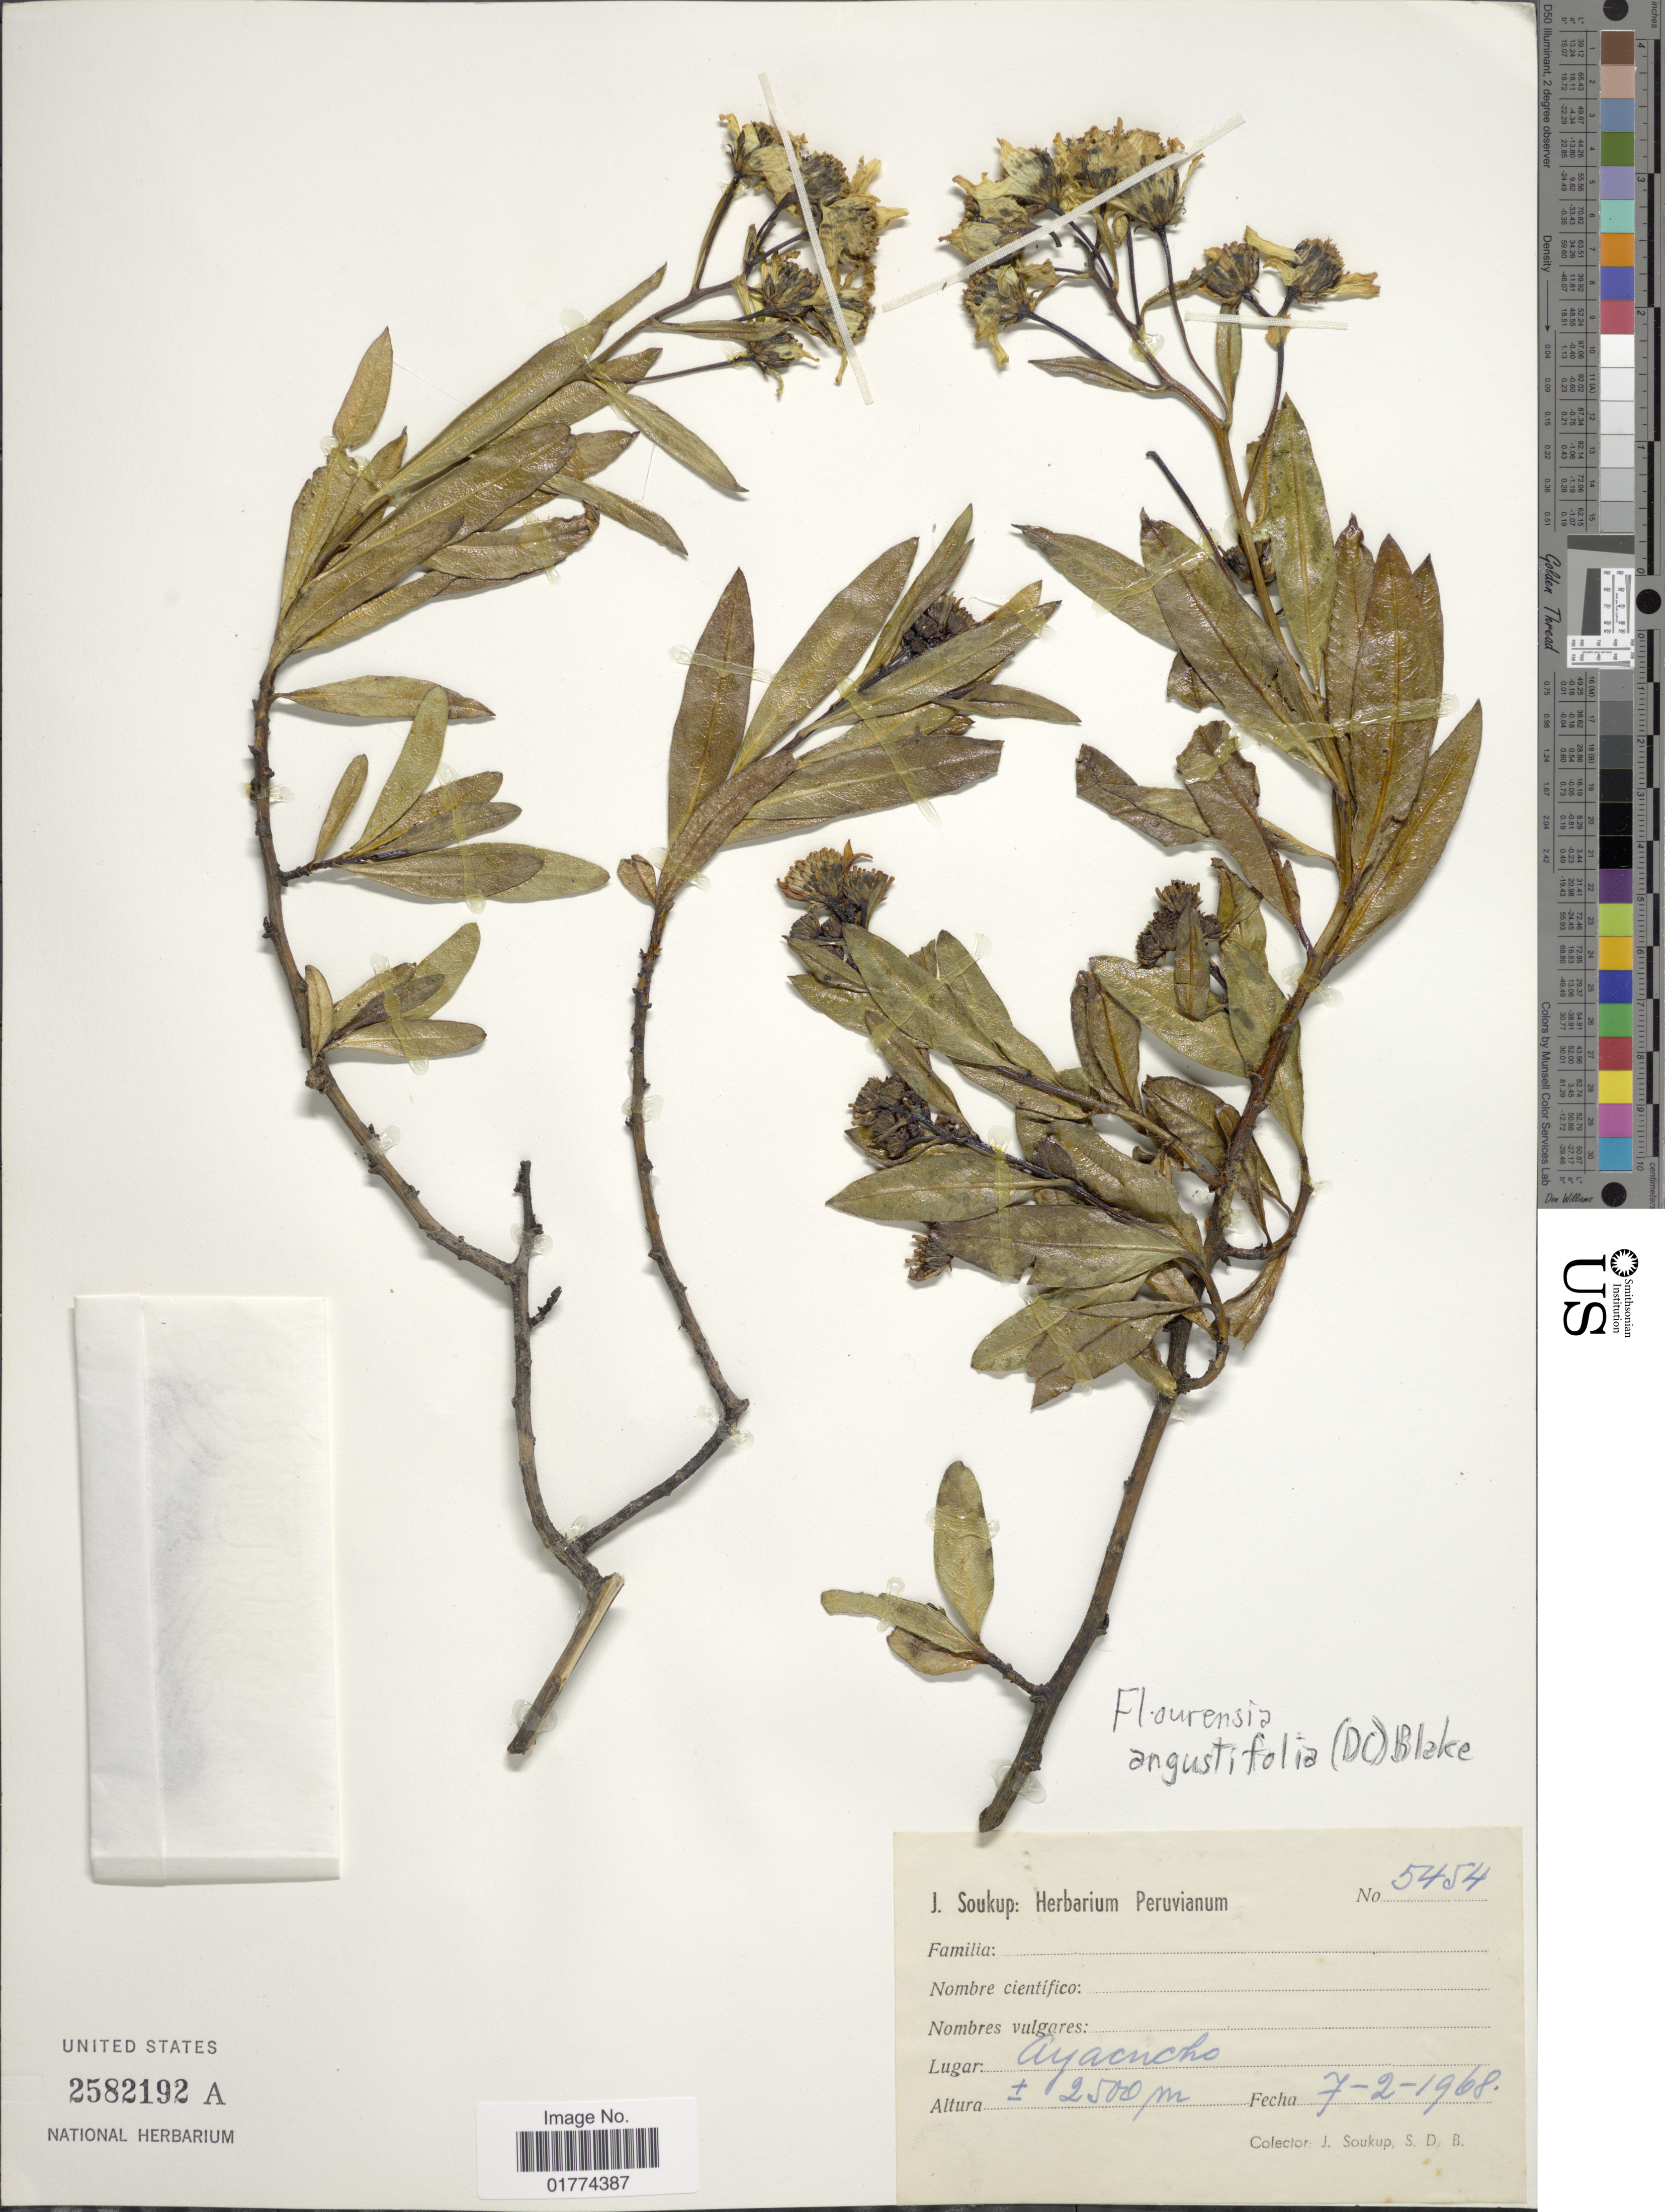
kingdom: Plantae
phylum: Tracheophyta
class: Magnoliopsida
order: Asterales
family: Asteraceae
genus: Flourensia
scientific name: Flourensia angustifolia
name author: (DC.) S.F. Blake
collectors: J. Soukop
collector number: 5454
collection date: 1968-02-07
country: Peru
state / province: Ayacucho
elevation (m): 2500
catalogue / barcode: US 2582192A